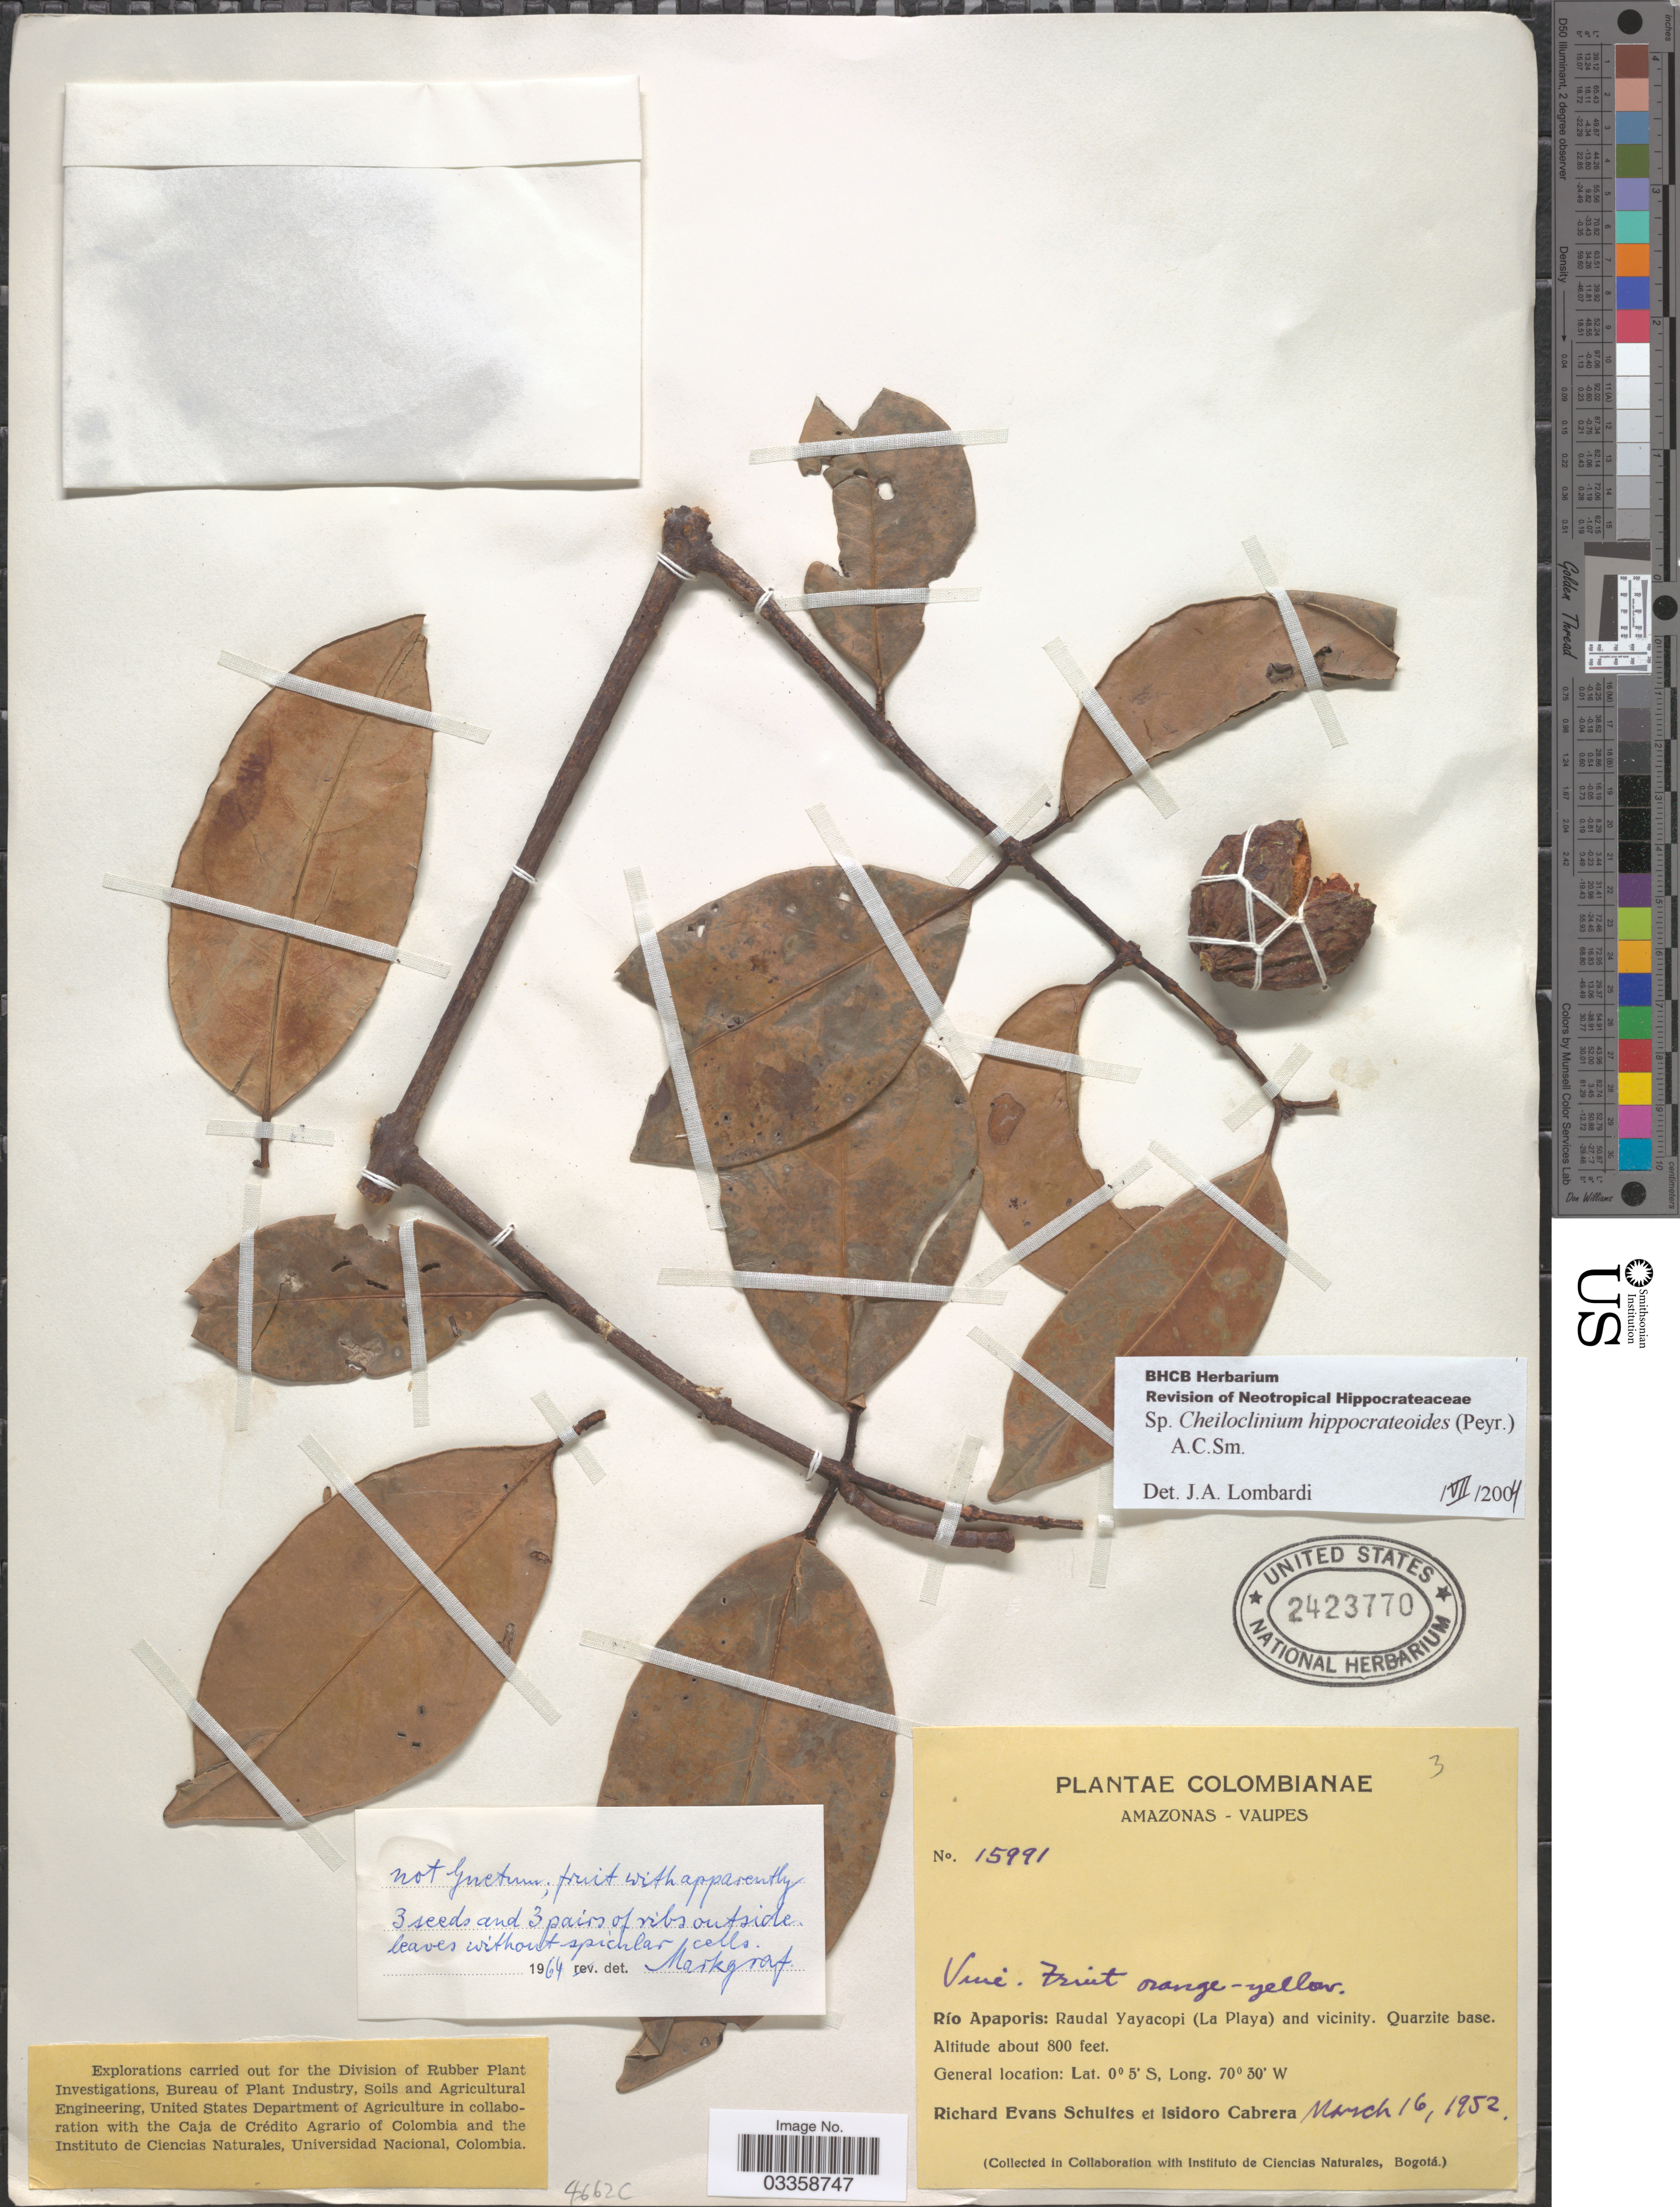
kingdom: Plantae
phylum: Tracheophyta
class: Magnoliopsida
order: Celastrales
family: Celastraceae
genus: Cheiloclinium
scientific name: Cheiloclinium hippocrateoides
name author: (Peyr.) A.C. Sm.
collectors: R. E. Schultes & I. Cabrera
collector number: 15991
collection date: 1952-03-16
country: Colombia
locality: Amazonas - Vaupes, Río Apaporis: Raudal Yayacopi (La Playa) and vicinity.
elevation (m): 244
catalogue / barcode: US 2423770